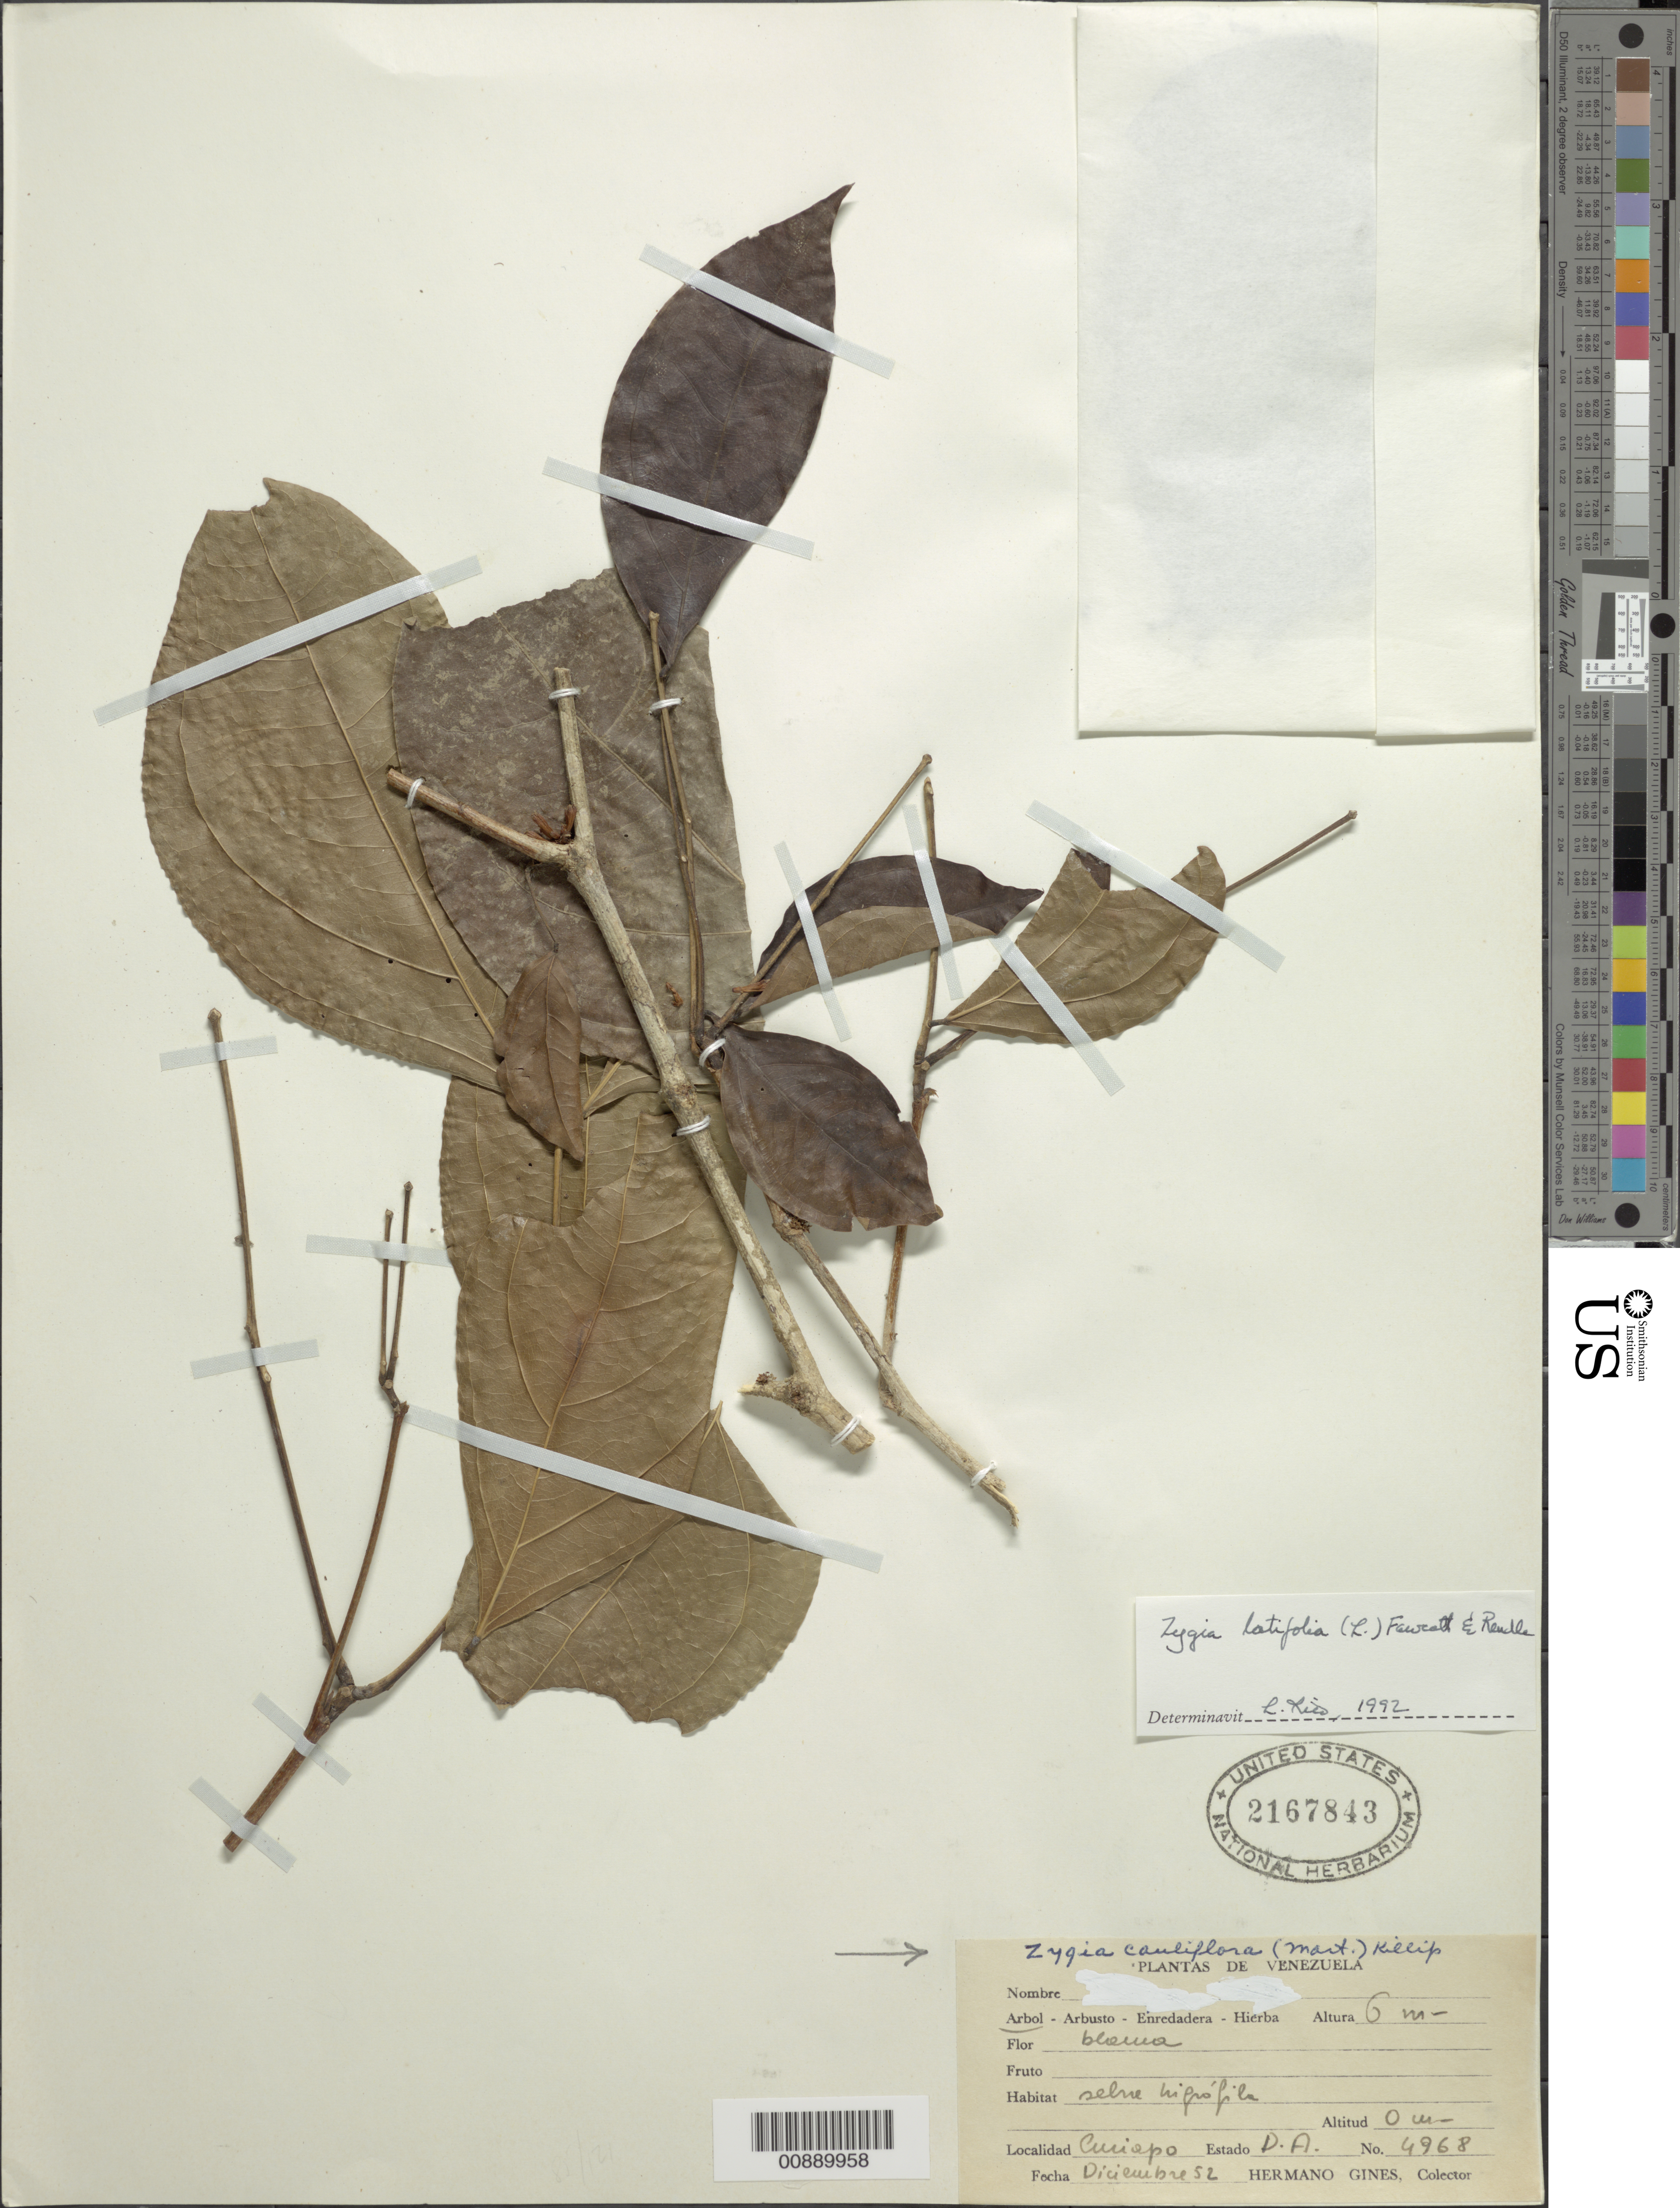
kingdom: Plantae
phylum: Tracheophyta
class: Magnoliopsida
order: Fabales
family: Fabaceae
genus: Zygia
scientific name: Zygia cauliflora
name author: (Willd.) Killip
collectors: H. Gines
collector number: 4968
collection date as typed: Dec-52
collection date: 1952-12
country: Venezuela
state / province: Delta Amacuro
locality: Curiapo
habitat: Selva higrofila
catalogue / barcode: US 2167843